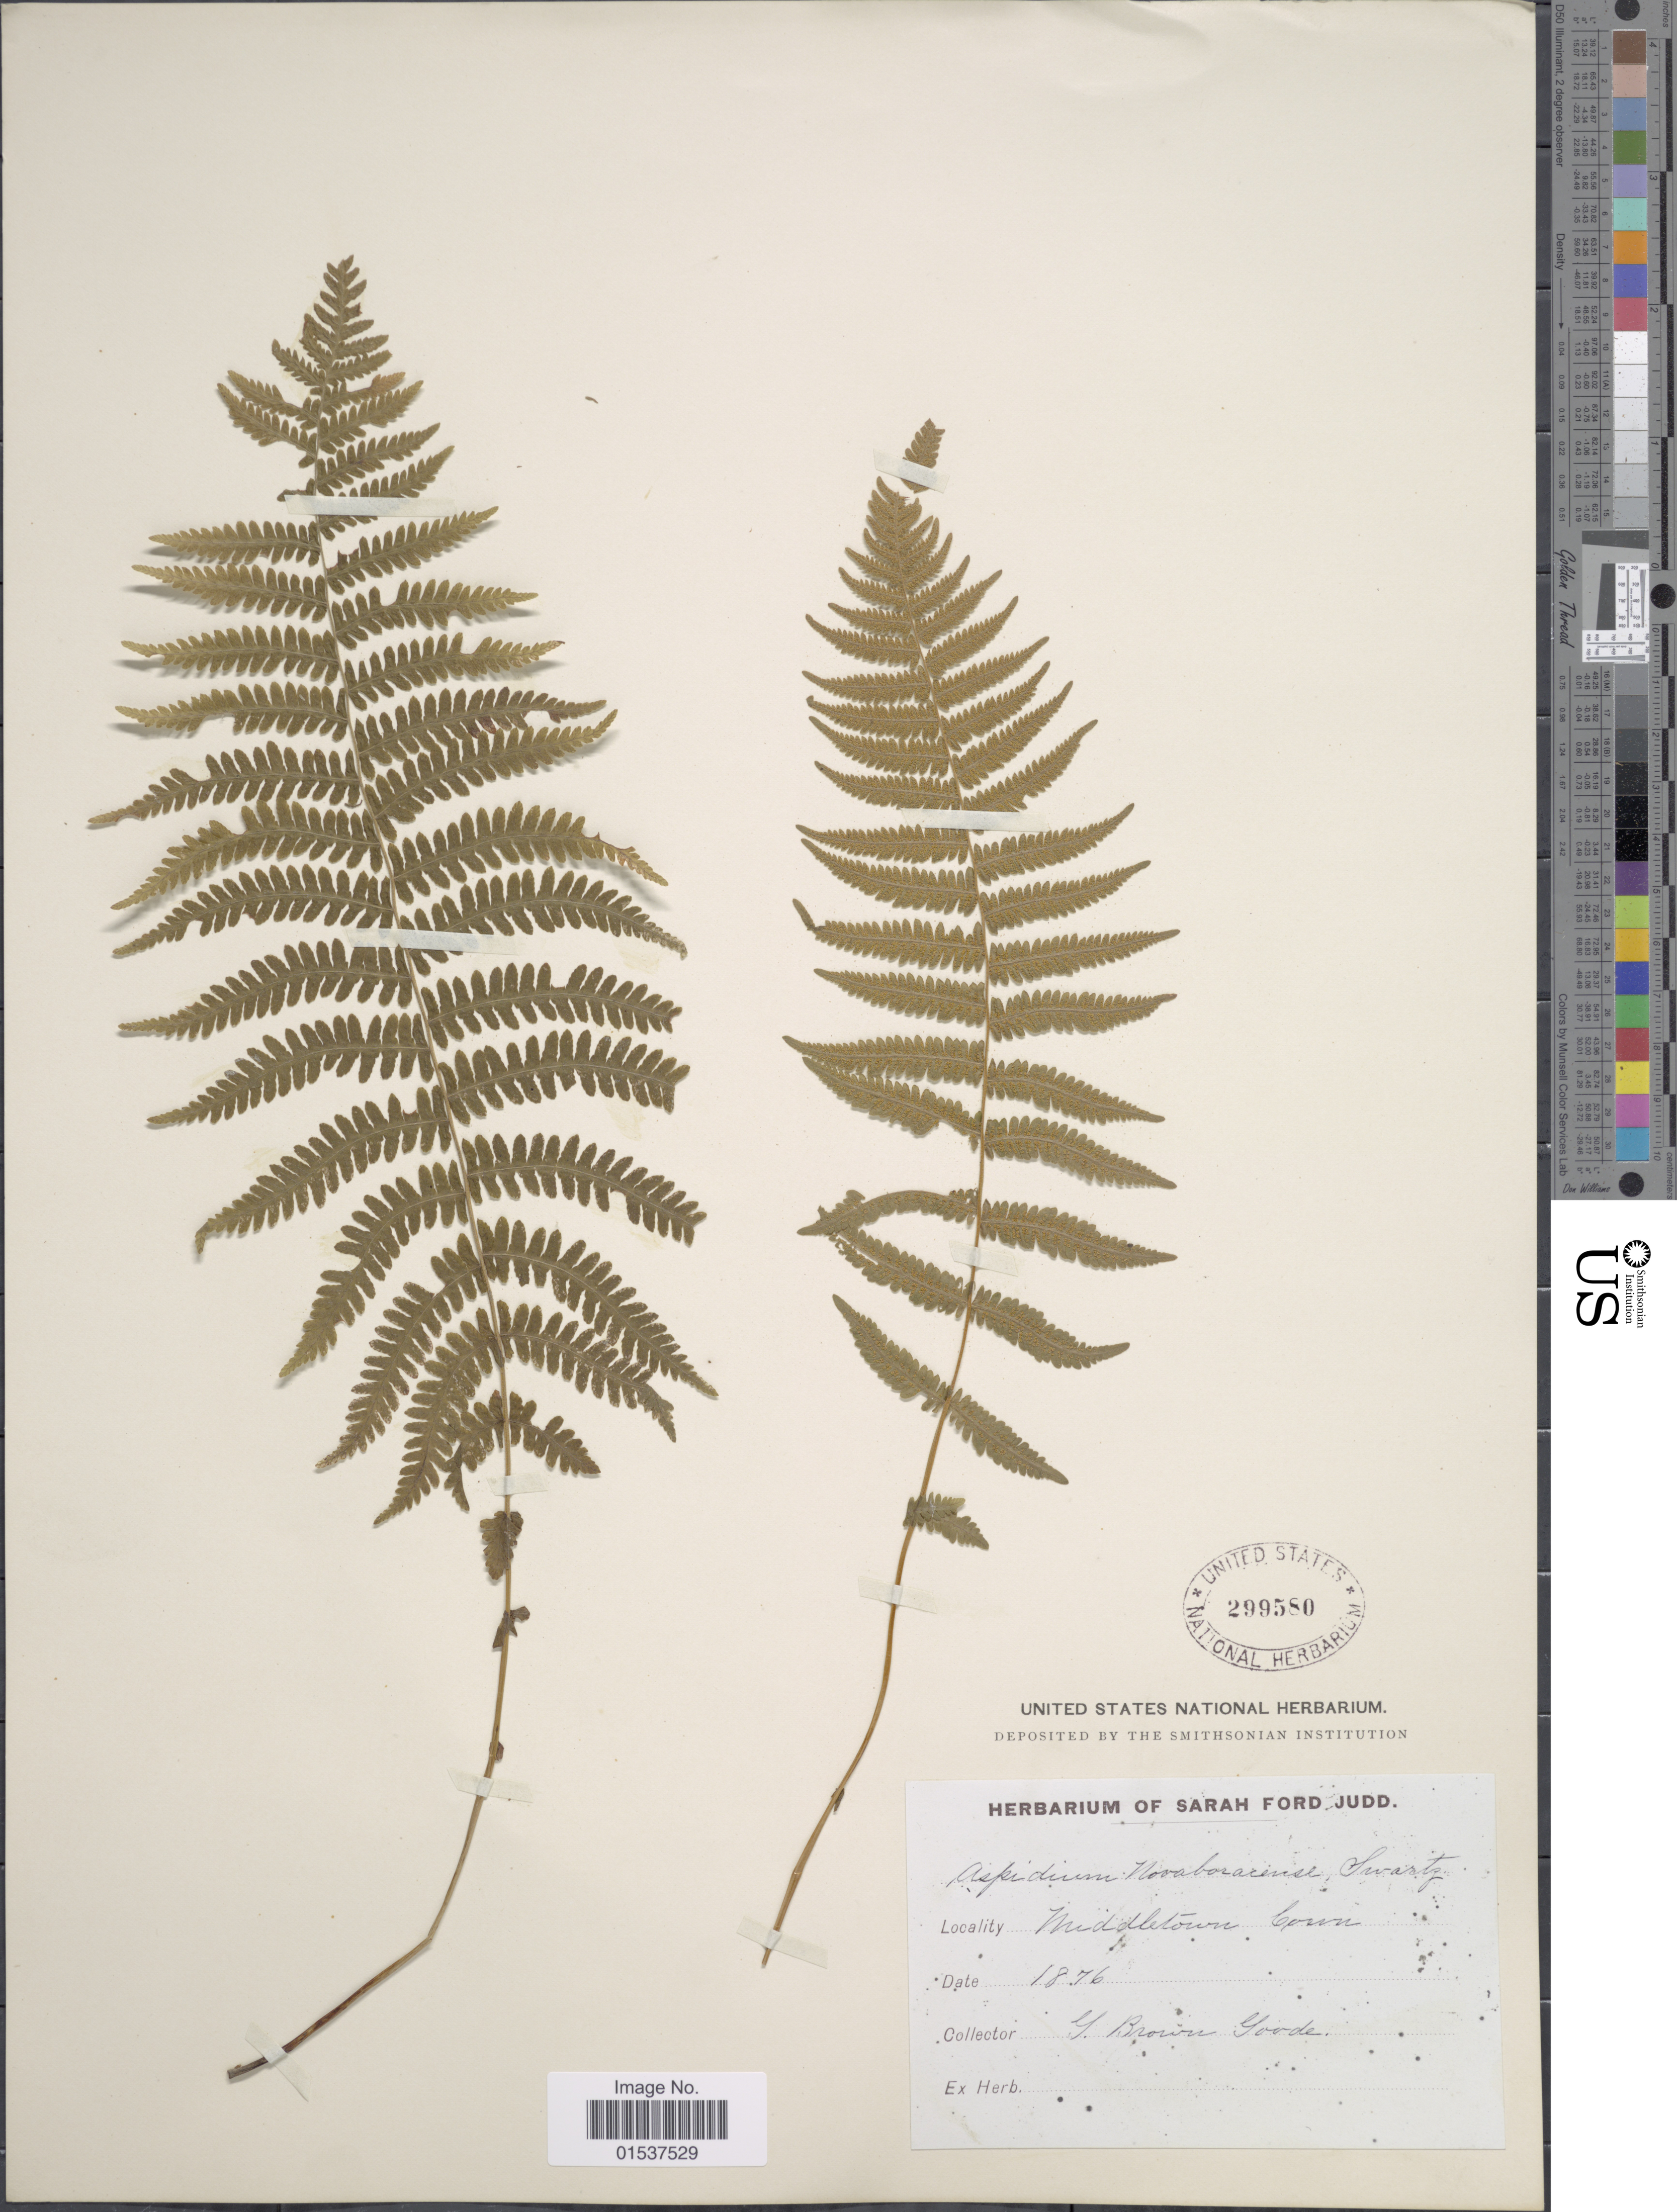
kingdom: Plantae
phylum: Tracheophyta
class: Polypodiopsida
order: Polypodiales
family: Thelypteridaceae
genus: Parathelypteris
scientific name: Parathelypteris noveboracensis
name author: (L.) Ching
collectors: G. Goode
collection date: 1876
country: United States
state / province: Connecticut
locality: Middletown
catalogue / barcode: US 299580